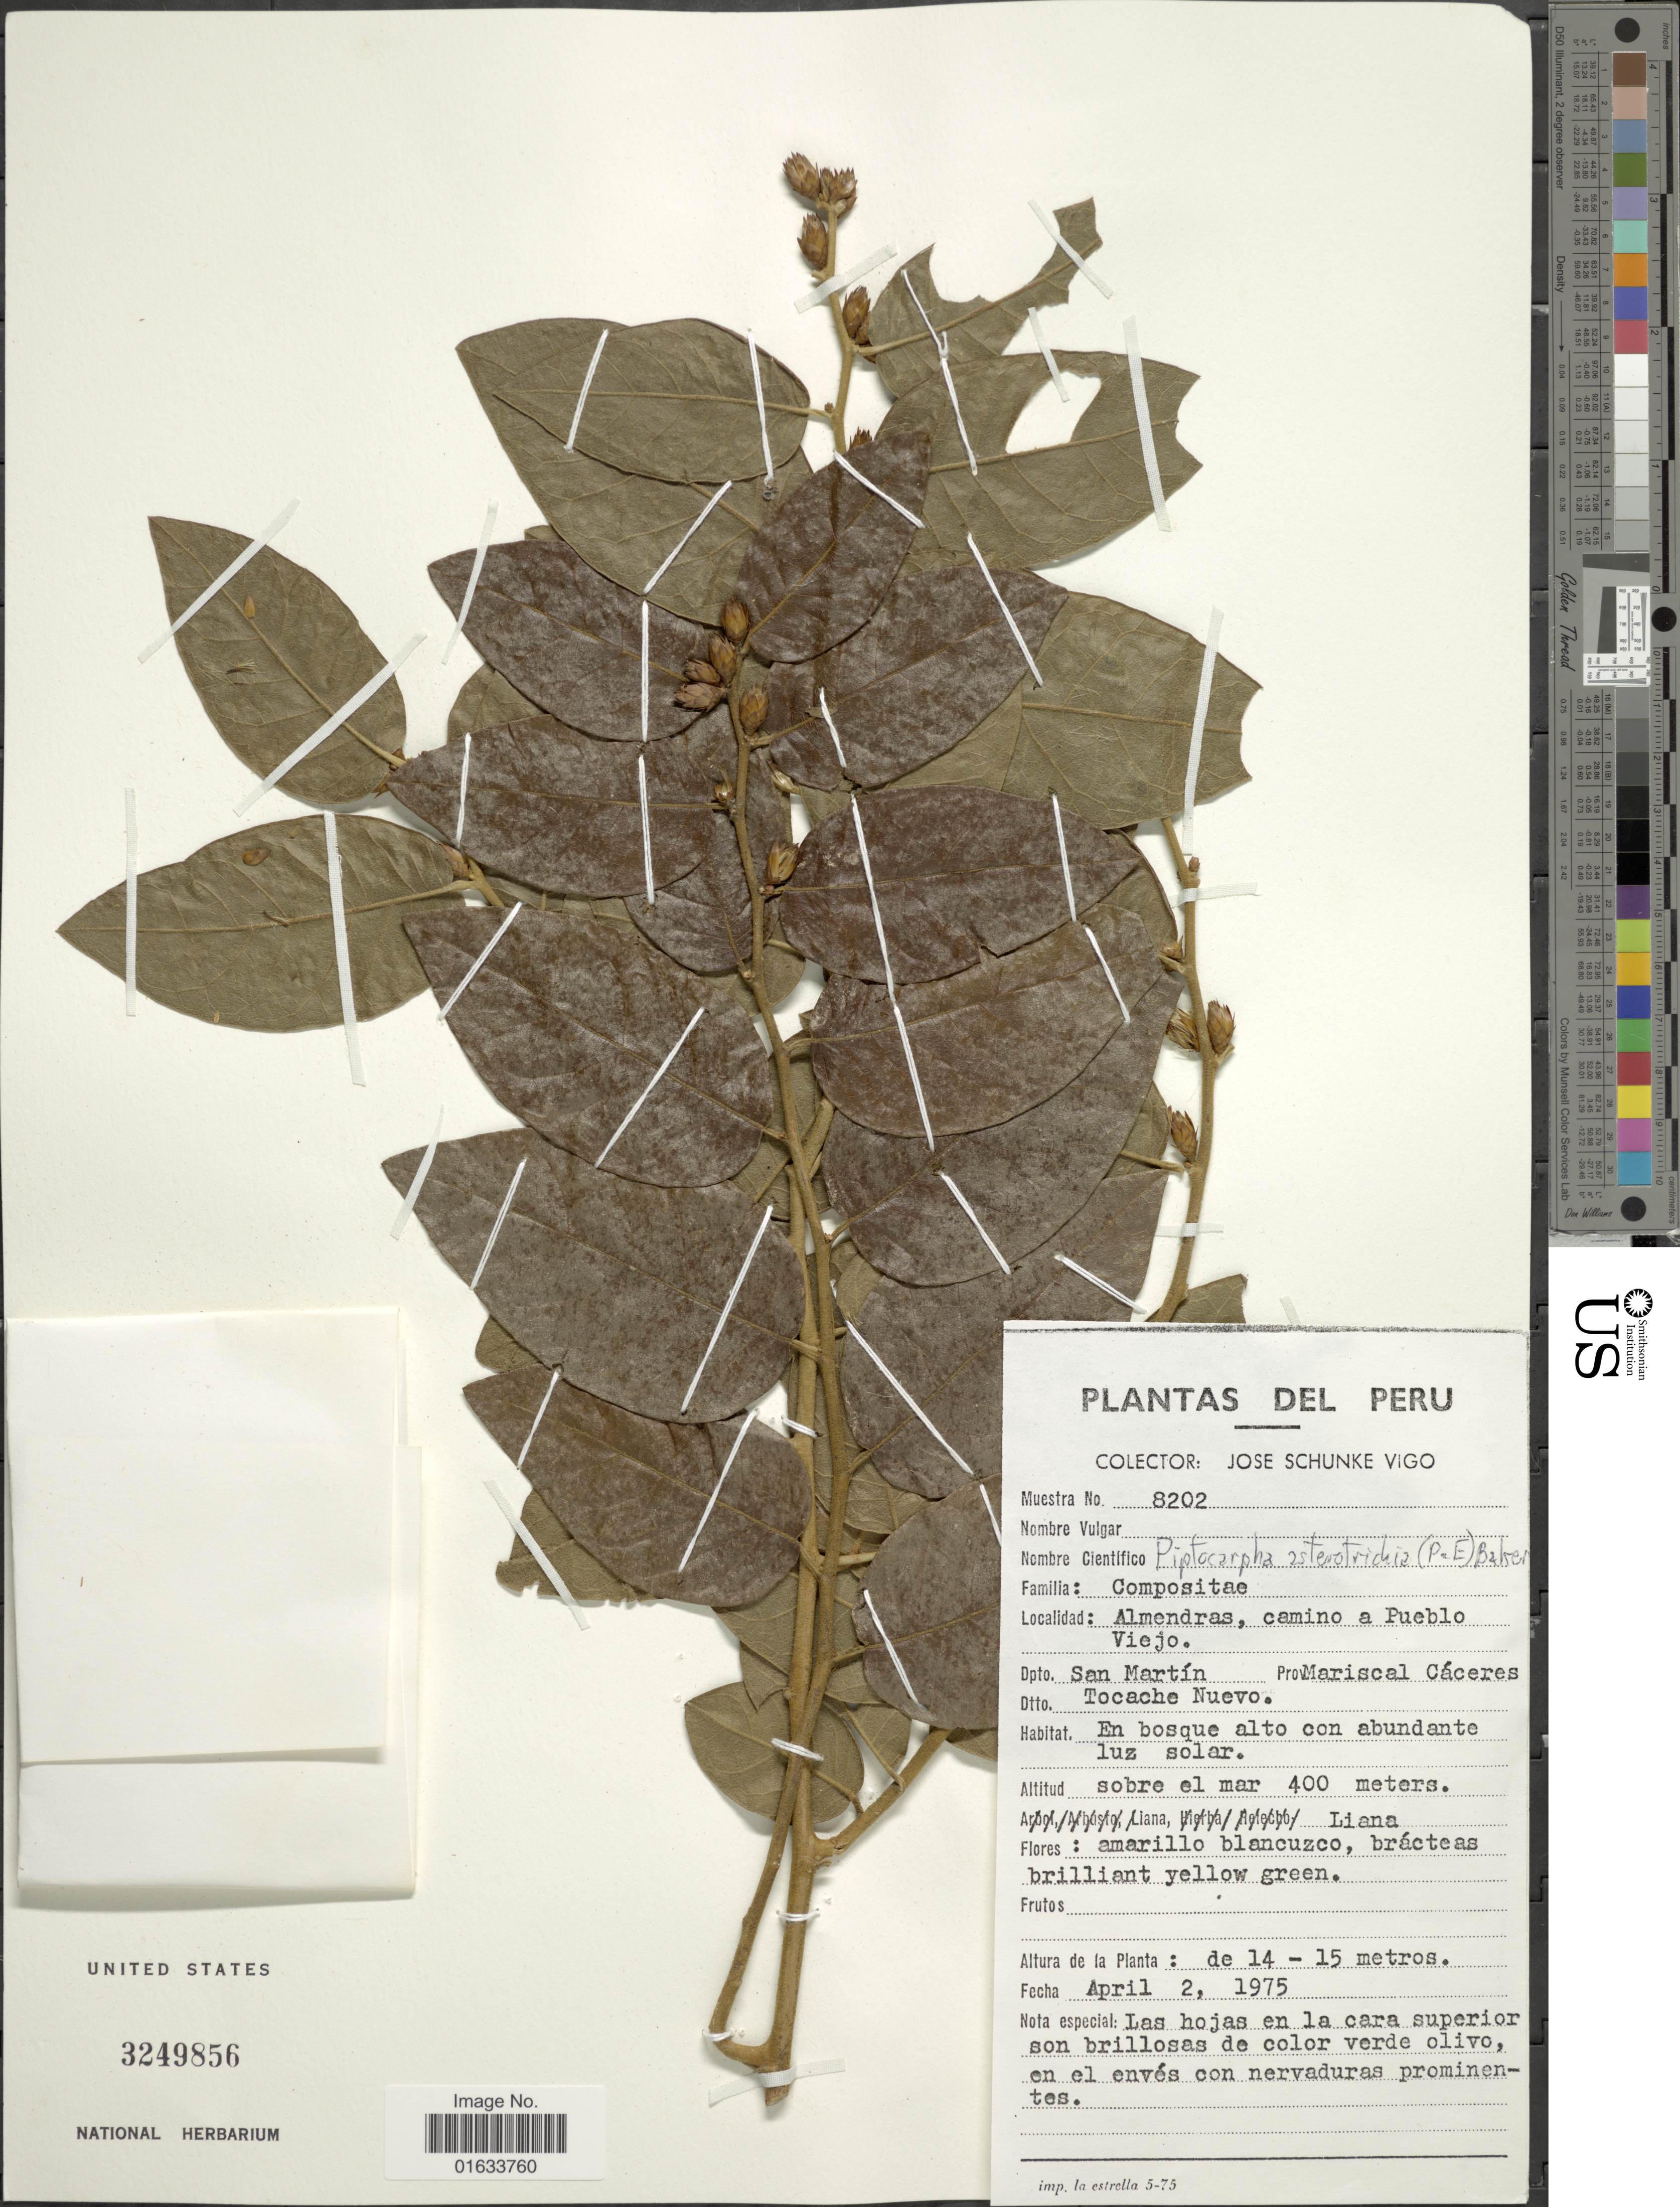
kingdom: Plantae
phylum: Tracheophyta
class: Magnoliopsida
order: Asterales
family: Asteraceae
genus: Piptocarpha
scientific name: Piptocarpha asterotrichia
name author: (Poepp.) Baker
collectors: J. Schunke Vigo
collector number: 8202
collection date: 1975-04-02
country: Peru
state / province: San Martín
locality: Almendras, camino a Pueblo Viejo. Dpto. San Martín. Prov. Mariscal Cáceres, Dtto. Tocache Nuevo.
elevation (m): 400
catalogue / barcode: US 3249856